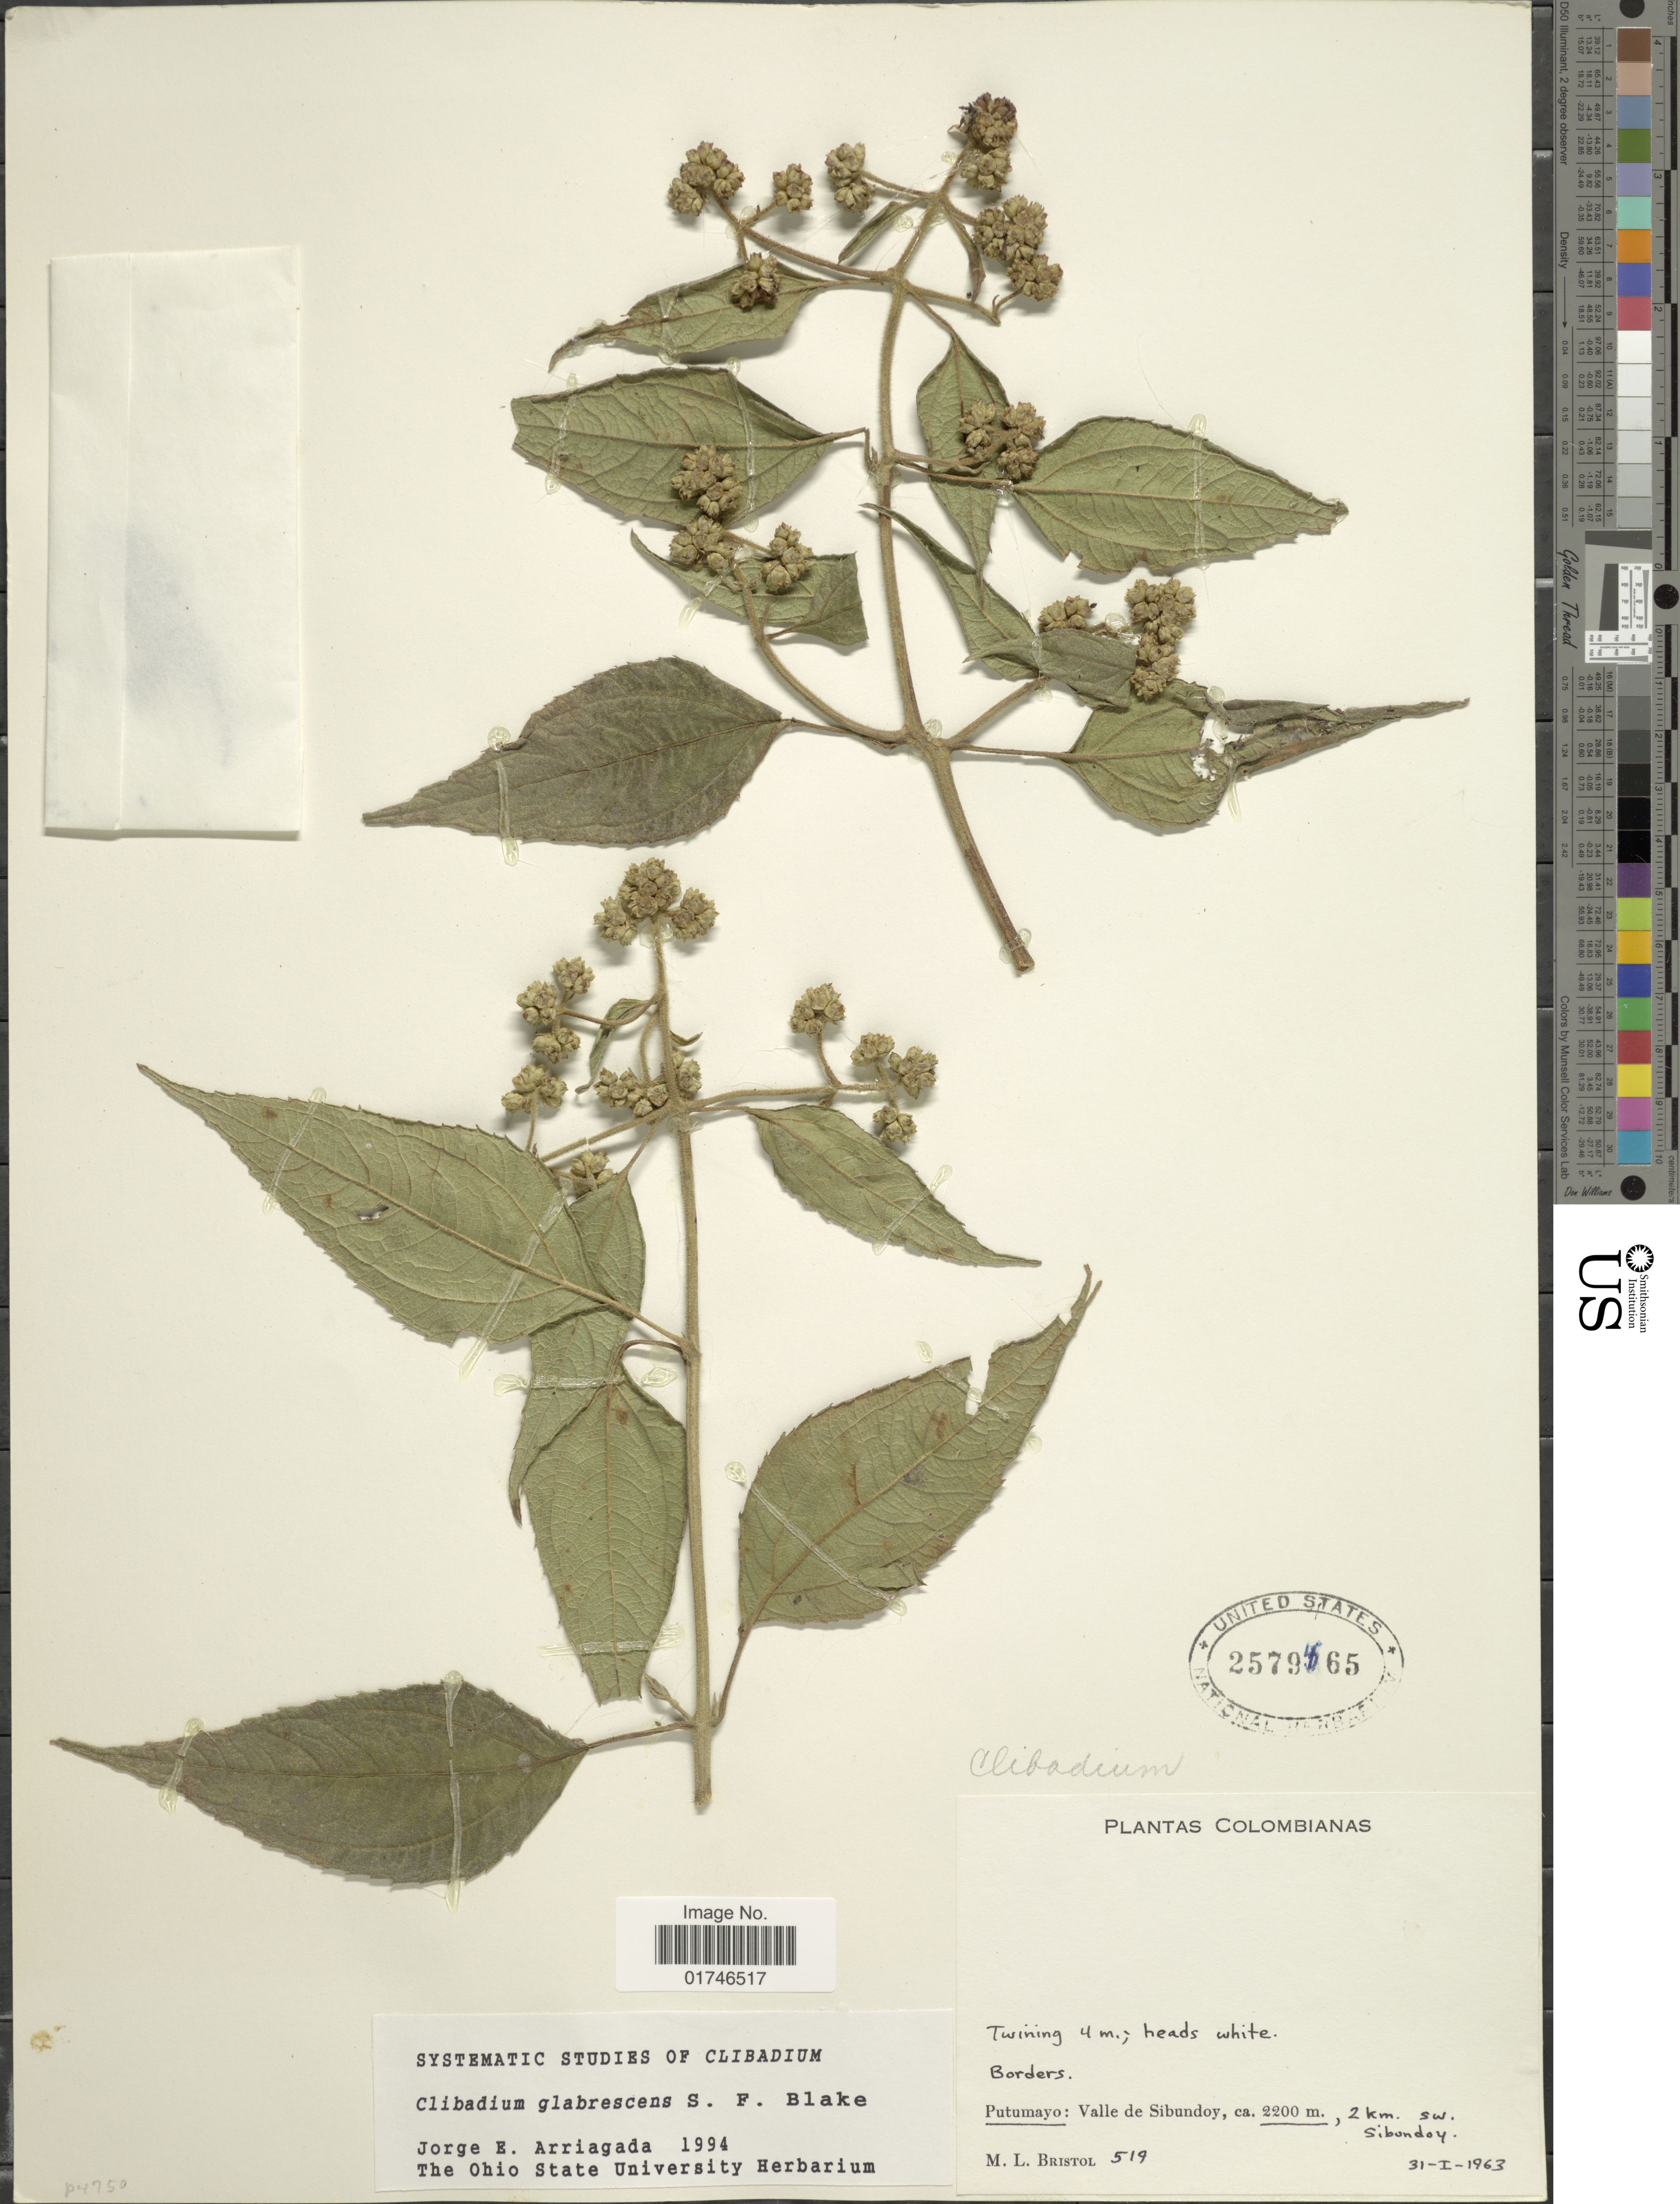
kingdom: Plantae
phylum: Tracheophyta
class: Magnoliopsida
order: Asterales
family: Asteraceae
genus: Clibadium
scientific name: Clibadium glabrescens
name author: S.F. Blake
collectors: M. L. Bristol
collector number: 519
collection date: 1963-01-31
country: Colombia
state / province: Putumayo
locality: Putumayo: Valle de Sibundoy.2 km. SW. Sibundoy.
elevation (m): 2200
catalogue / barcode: US 2579465